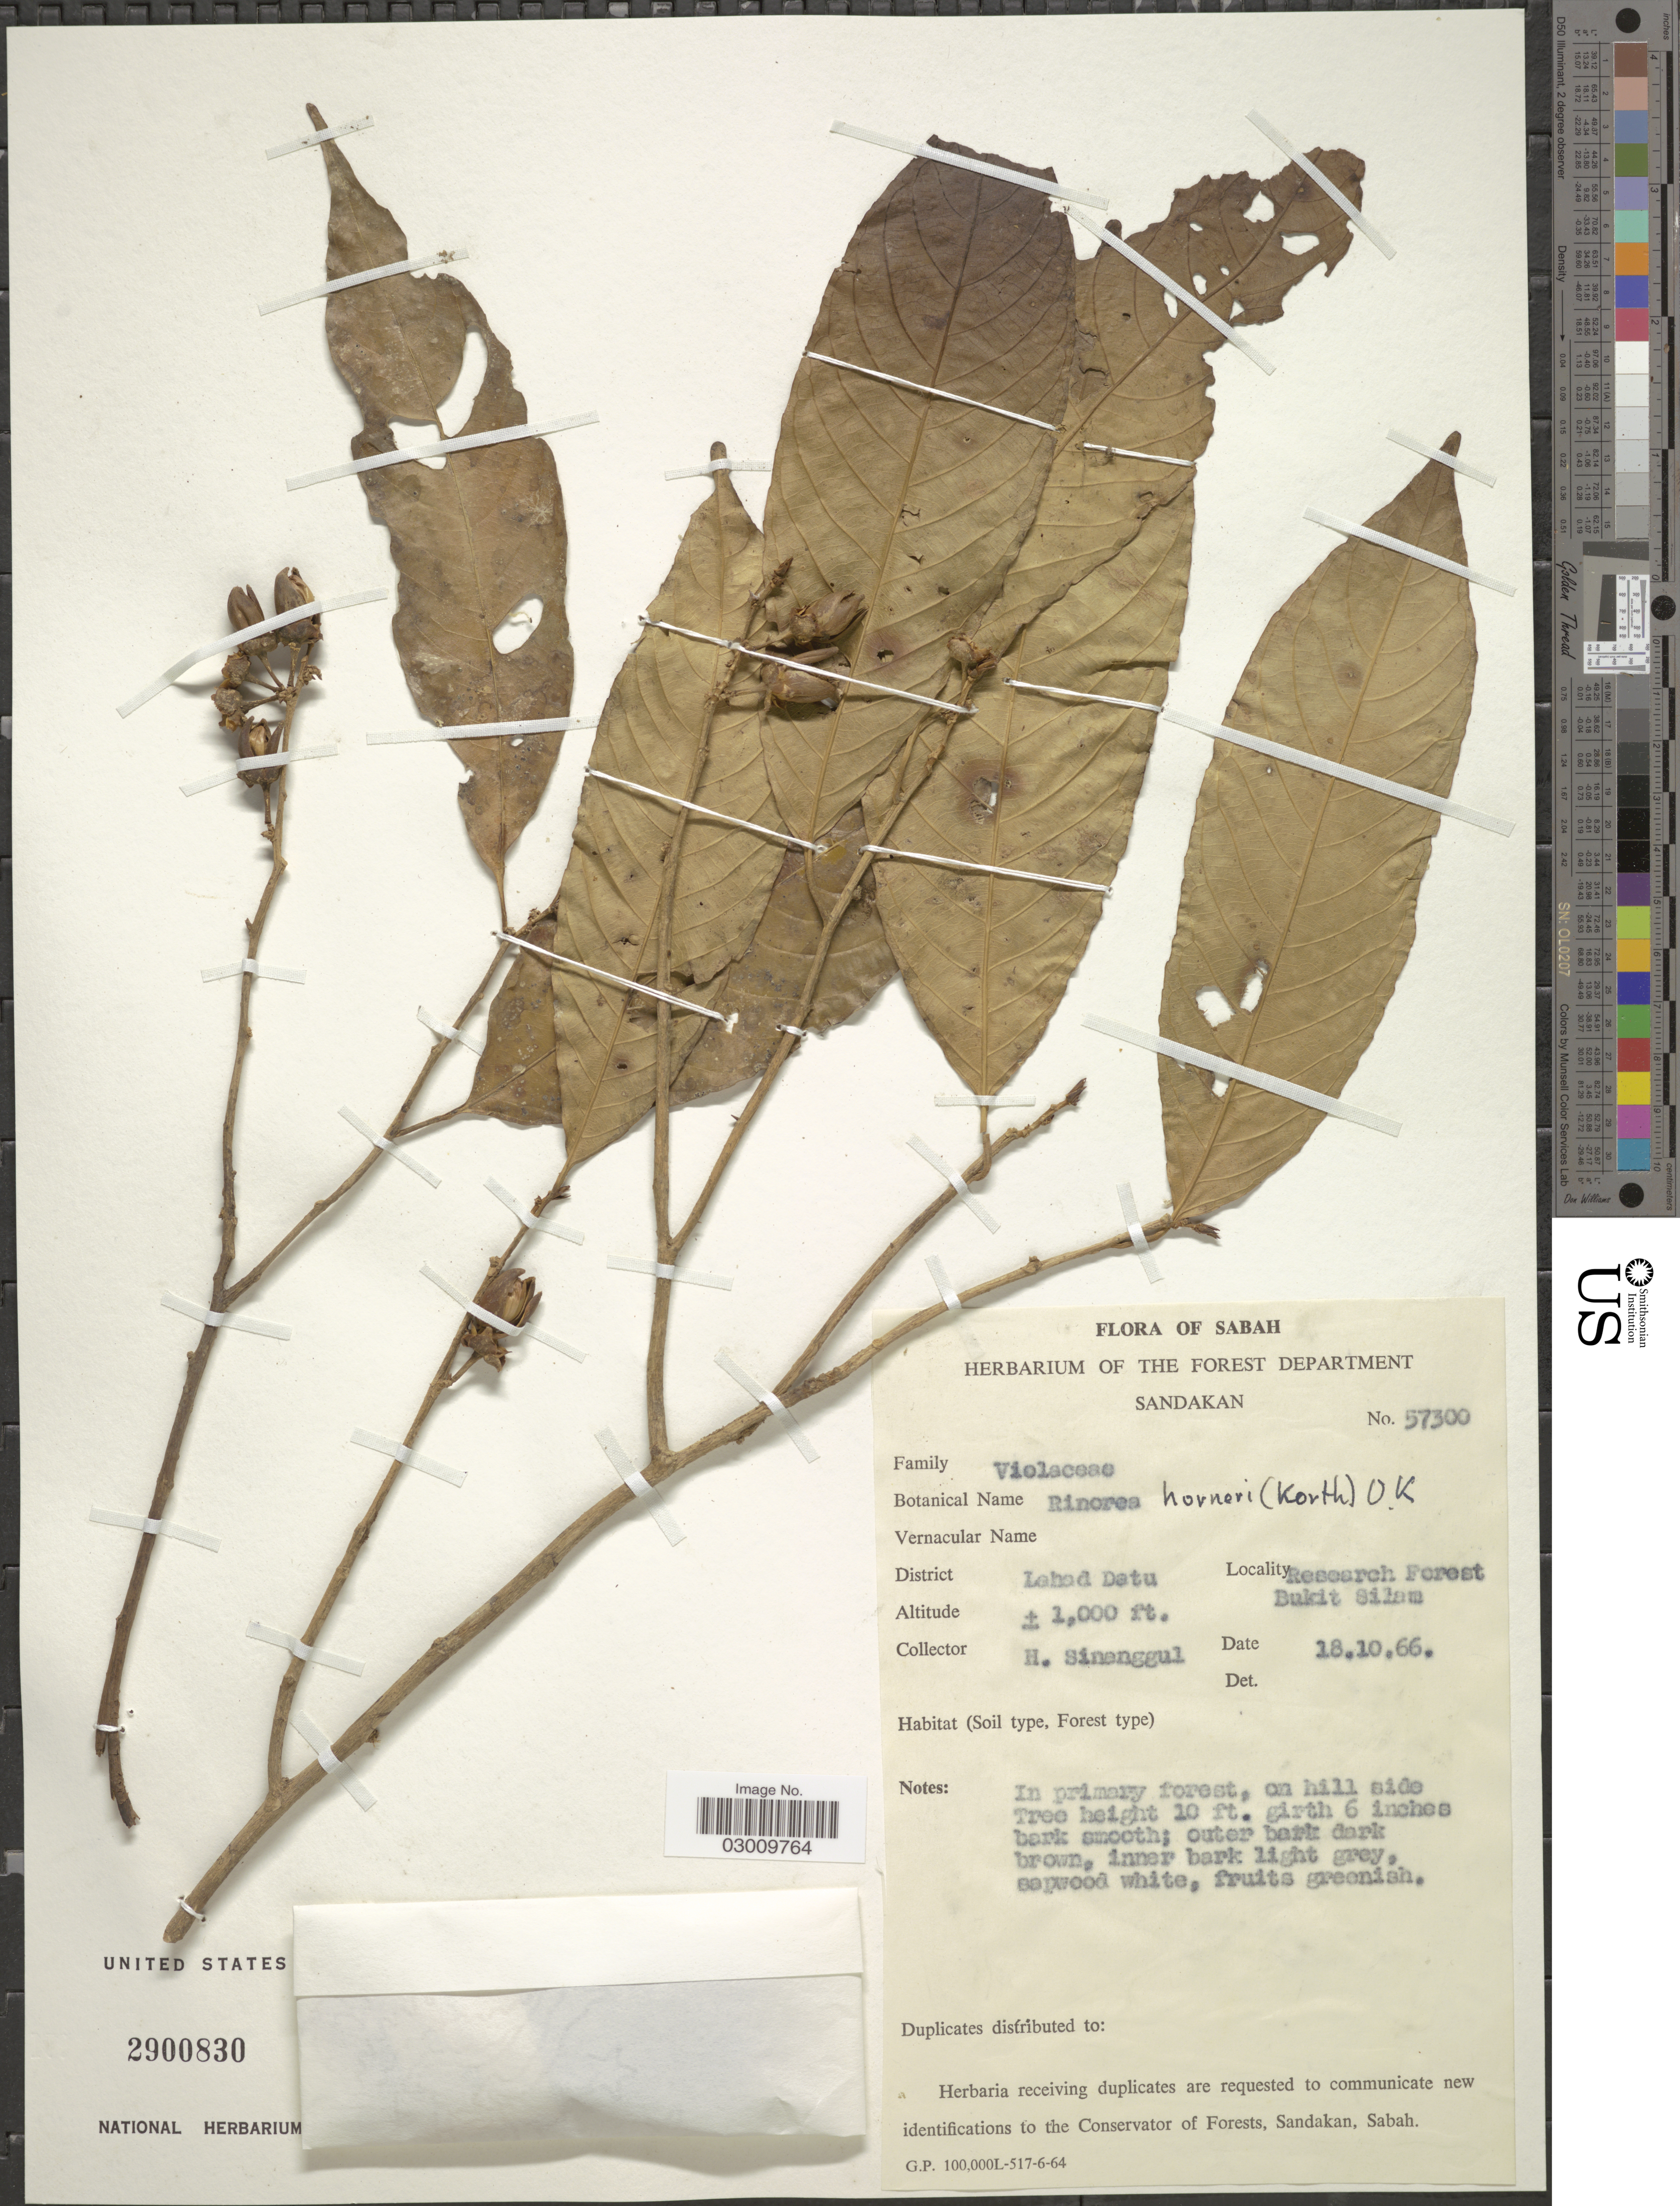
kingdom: Plantae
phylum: Tracheophyta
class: Magnoliopsida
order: Malpighiales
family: Violaceae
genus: Rinorea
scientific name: Rinorea horneri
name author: (Korth.) Kuntze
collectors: H. Sinanggul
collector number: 57300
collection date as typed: Transcribed d/m/y: 18/10/66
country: Malaysia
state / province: Sabah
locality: District Lahad Datu. Research Forest Bukit Silam.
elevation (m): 305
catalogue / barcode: US 2900830